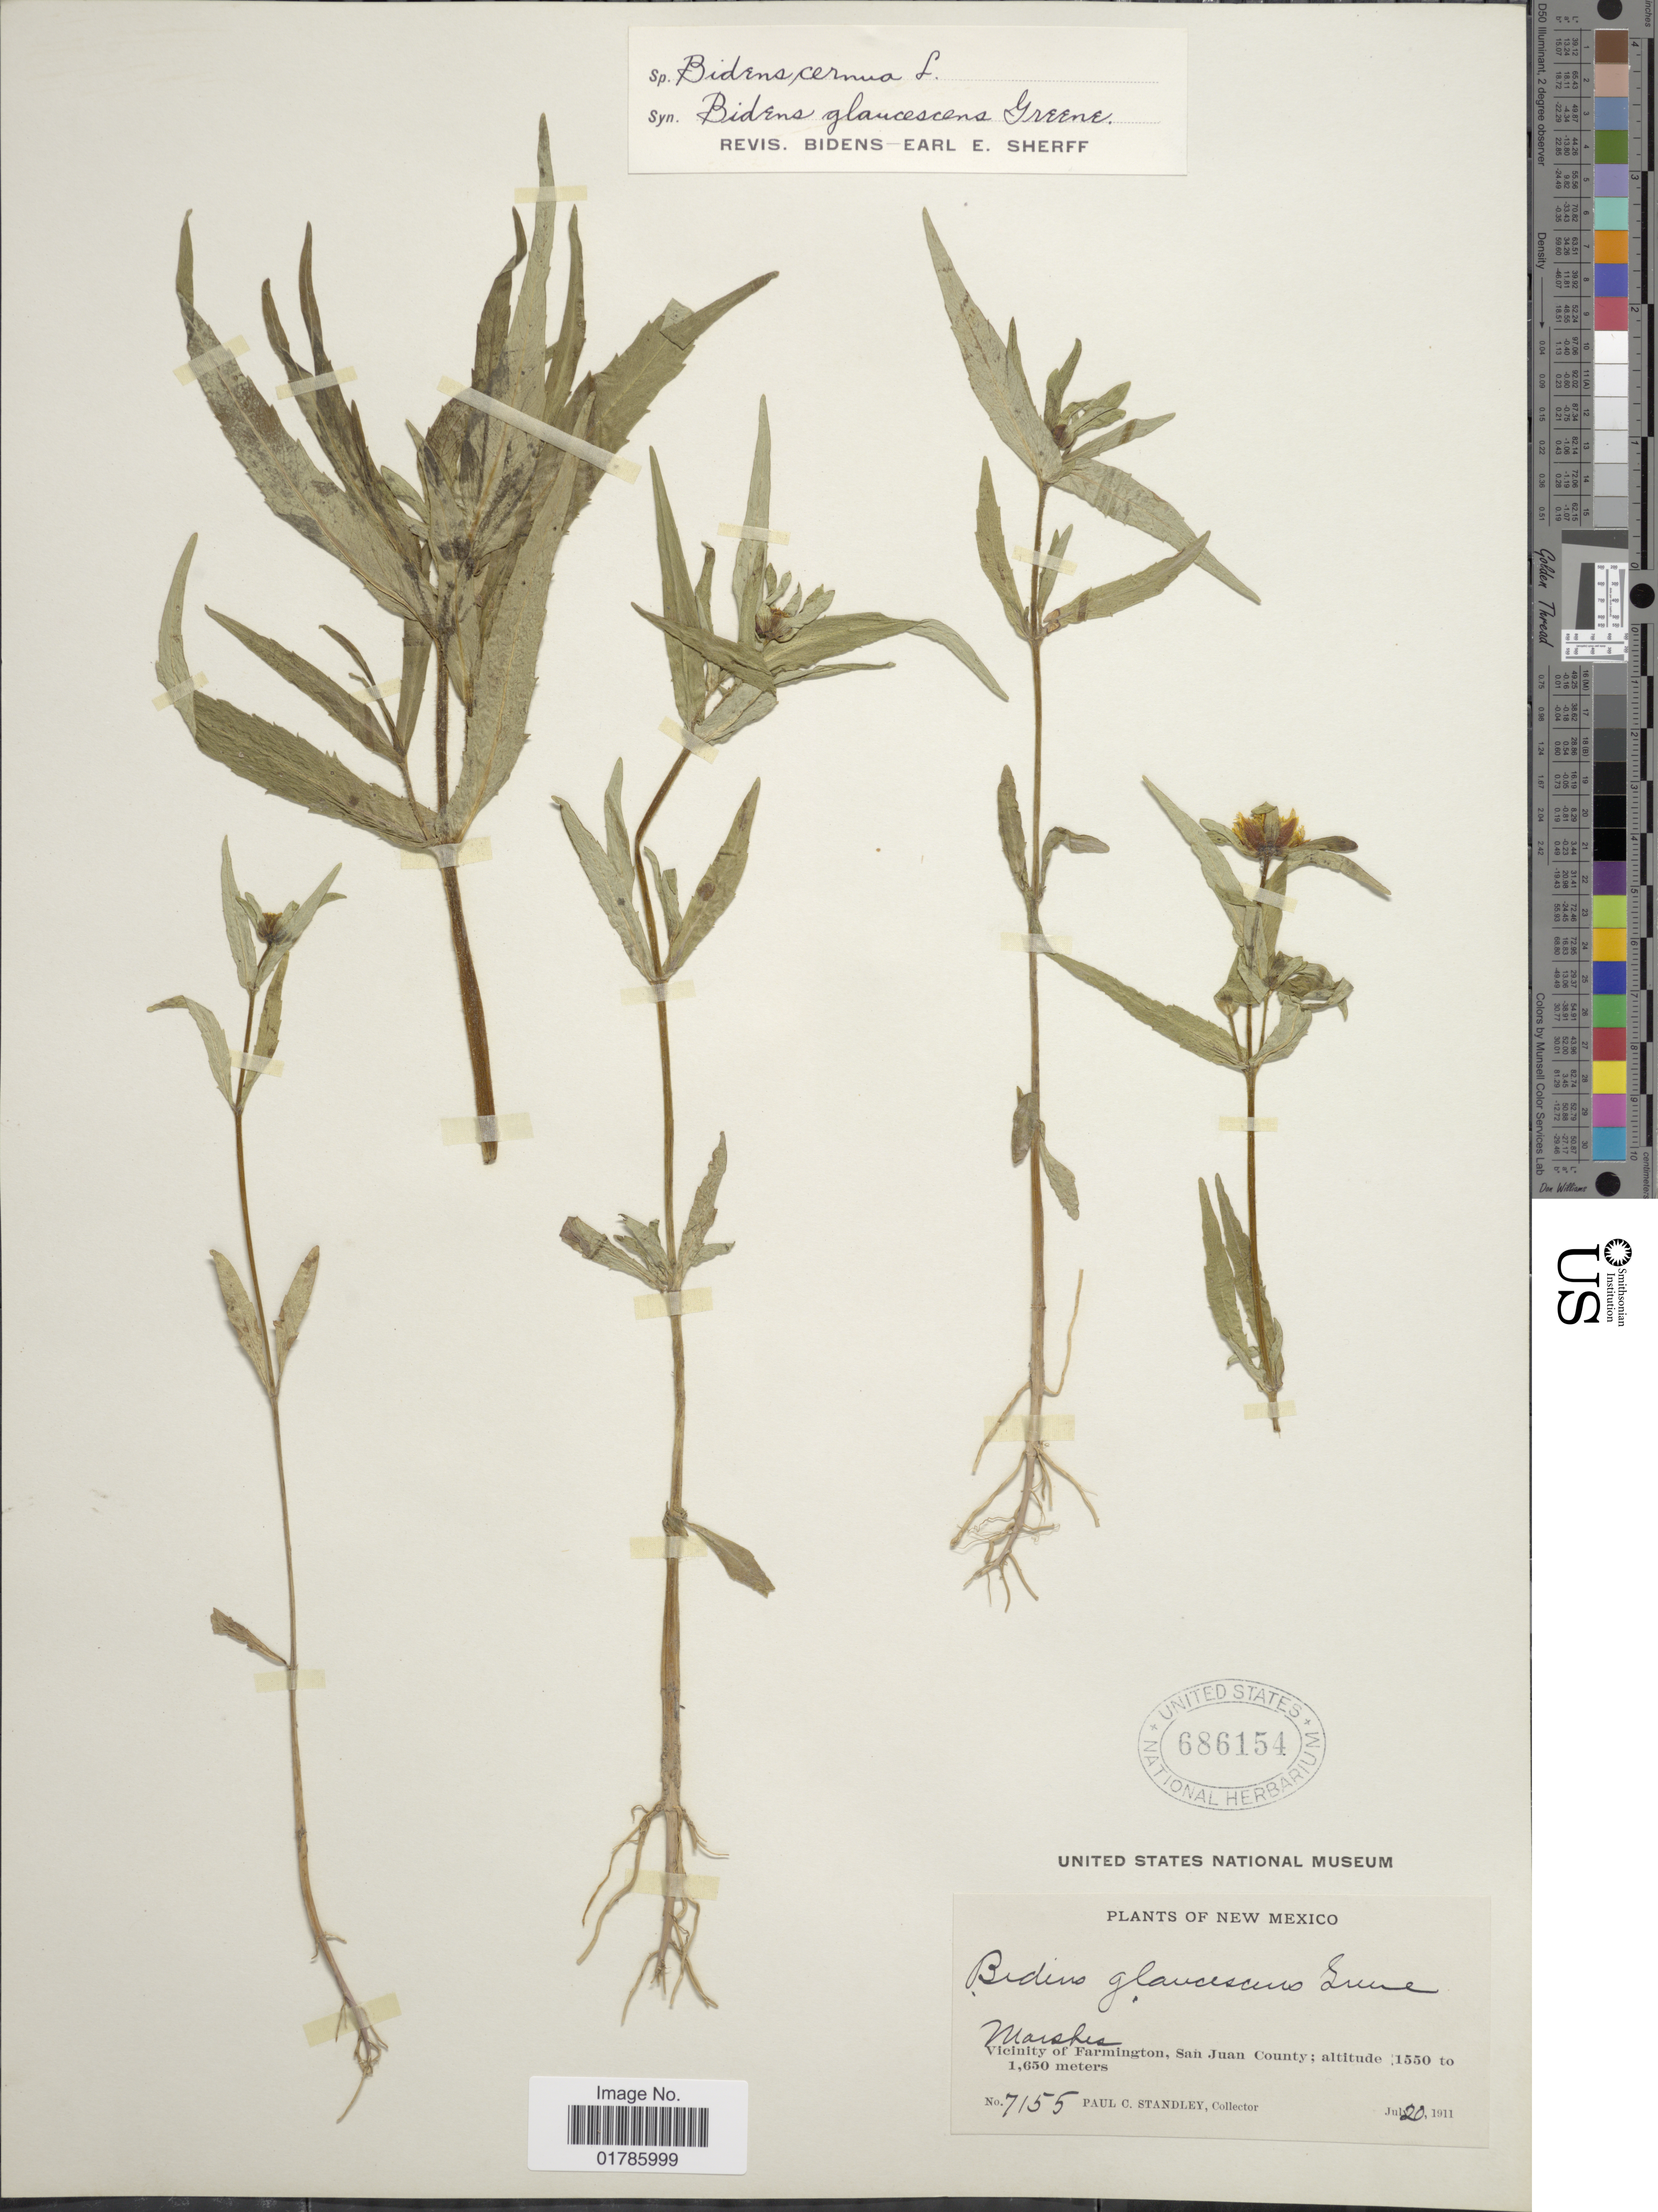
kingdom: Plantae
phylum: Tracheophyta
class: Magnoliopsida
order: Asterales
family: Asteraceae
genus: Bidens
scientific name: Bidens cernua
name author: L.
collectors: P. C. Standley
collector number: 7155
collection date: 1911-07-20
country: United States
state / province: New Mexico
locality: Vicinity of Farmington, San Juan County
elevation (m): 1550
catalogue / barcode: US 686154